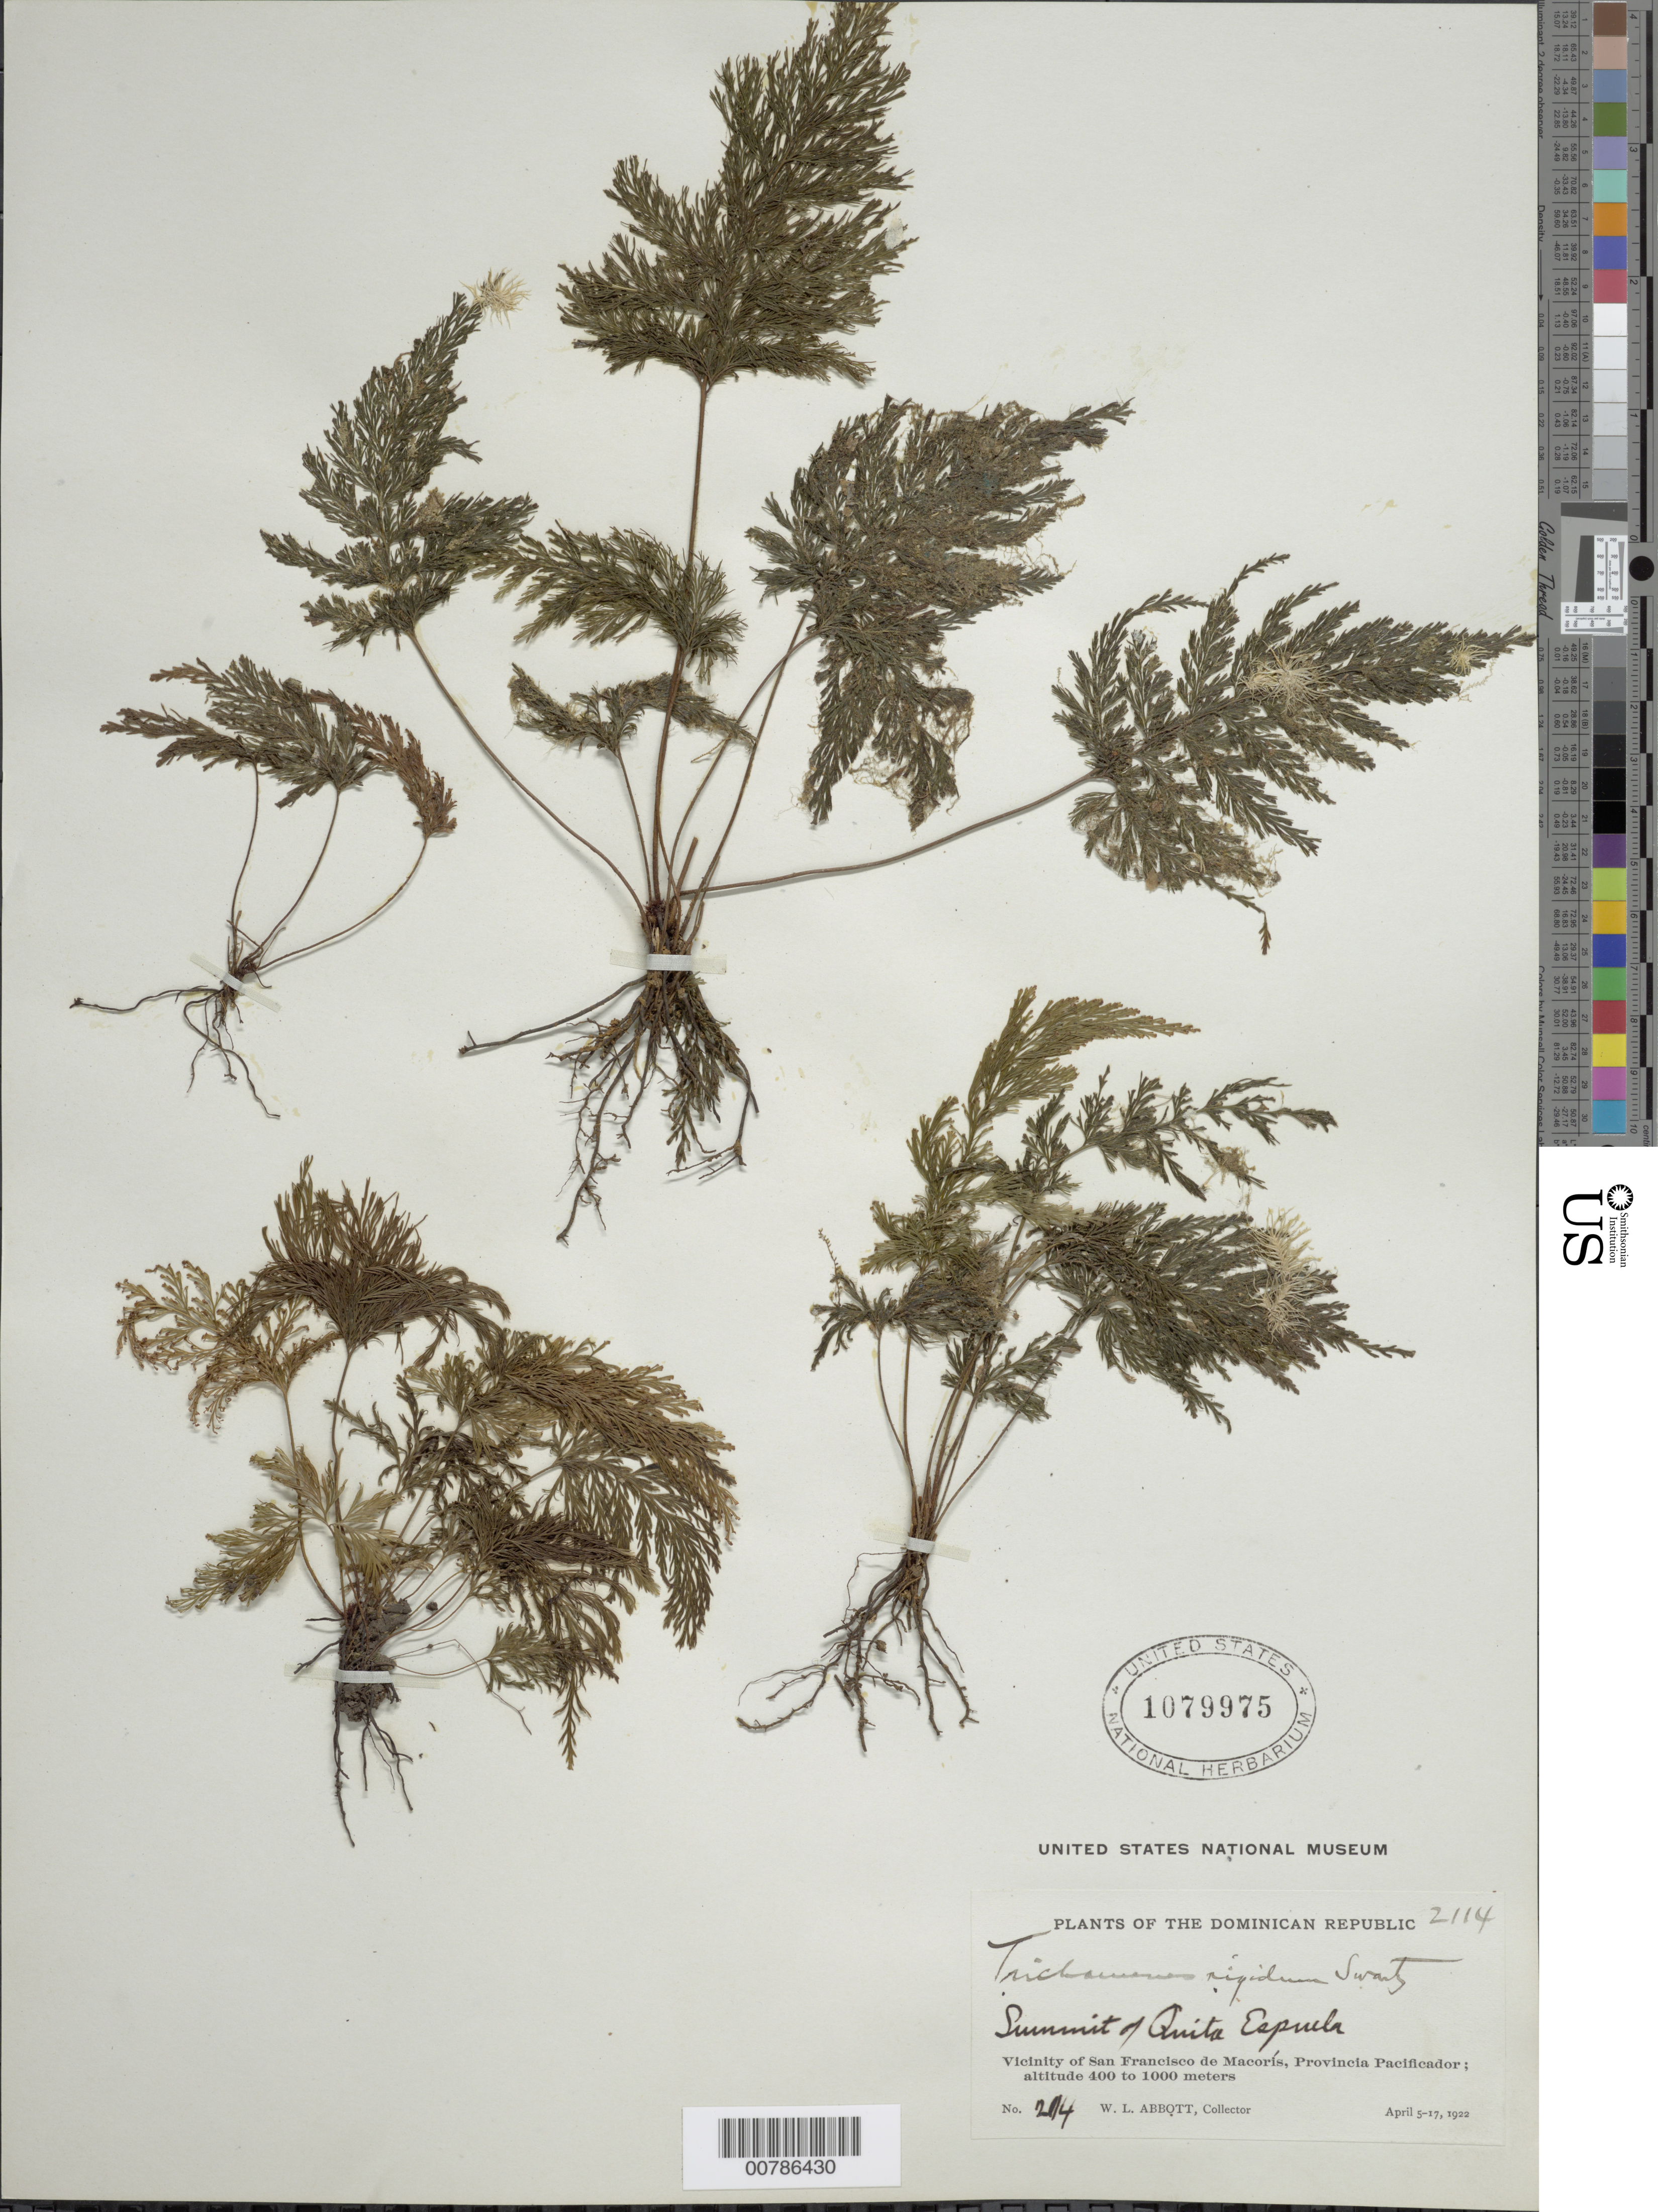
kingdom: Plantae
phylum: Tracheophyta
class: Polypodiopsida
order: Hymenophyllales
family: Hymenophyllaceae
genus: Abrodictyum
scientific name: Abrodictyum rigidum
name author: (Sw.) Ebihara & Dubuisson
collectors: W. L. Abbott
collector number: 214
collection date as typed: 05 Apr 1922 to 17 Apr 1922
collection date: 1922-04-05/1922-04-17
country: Dominican Republic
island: Hispaniola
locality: Prov. Pacificador, San Francisco de Macorís vicinity, summit of Quita Espuela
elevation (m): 400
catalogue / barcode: US 1079975